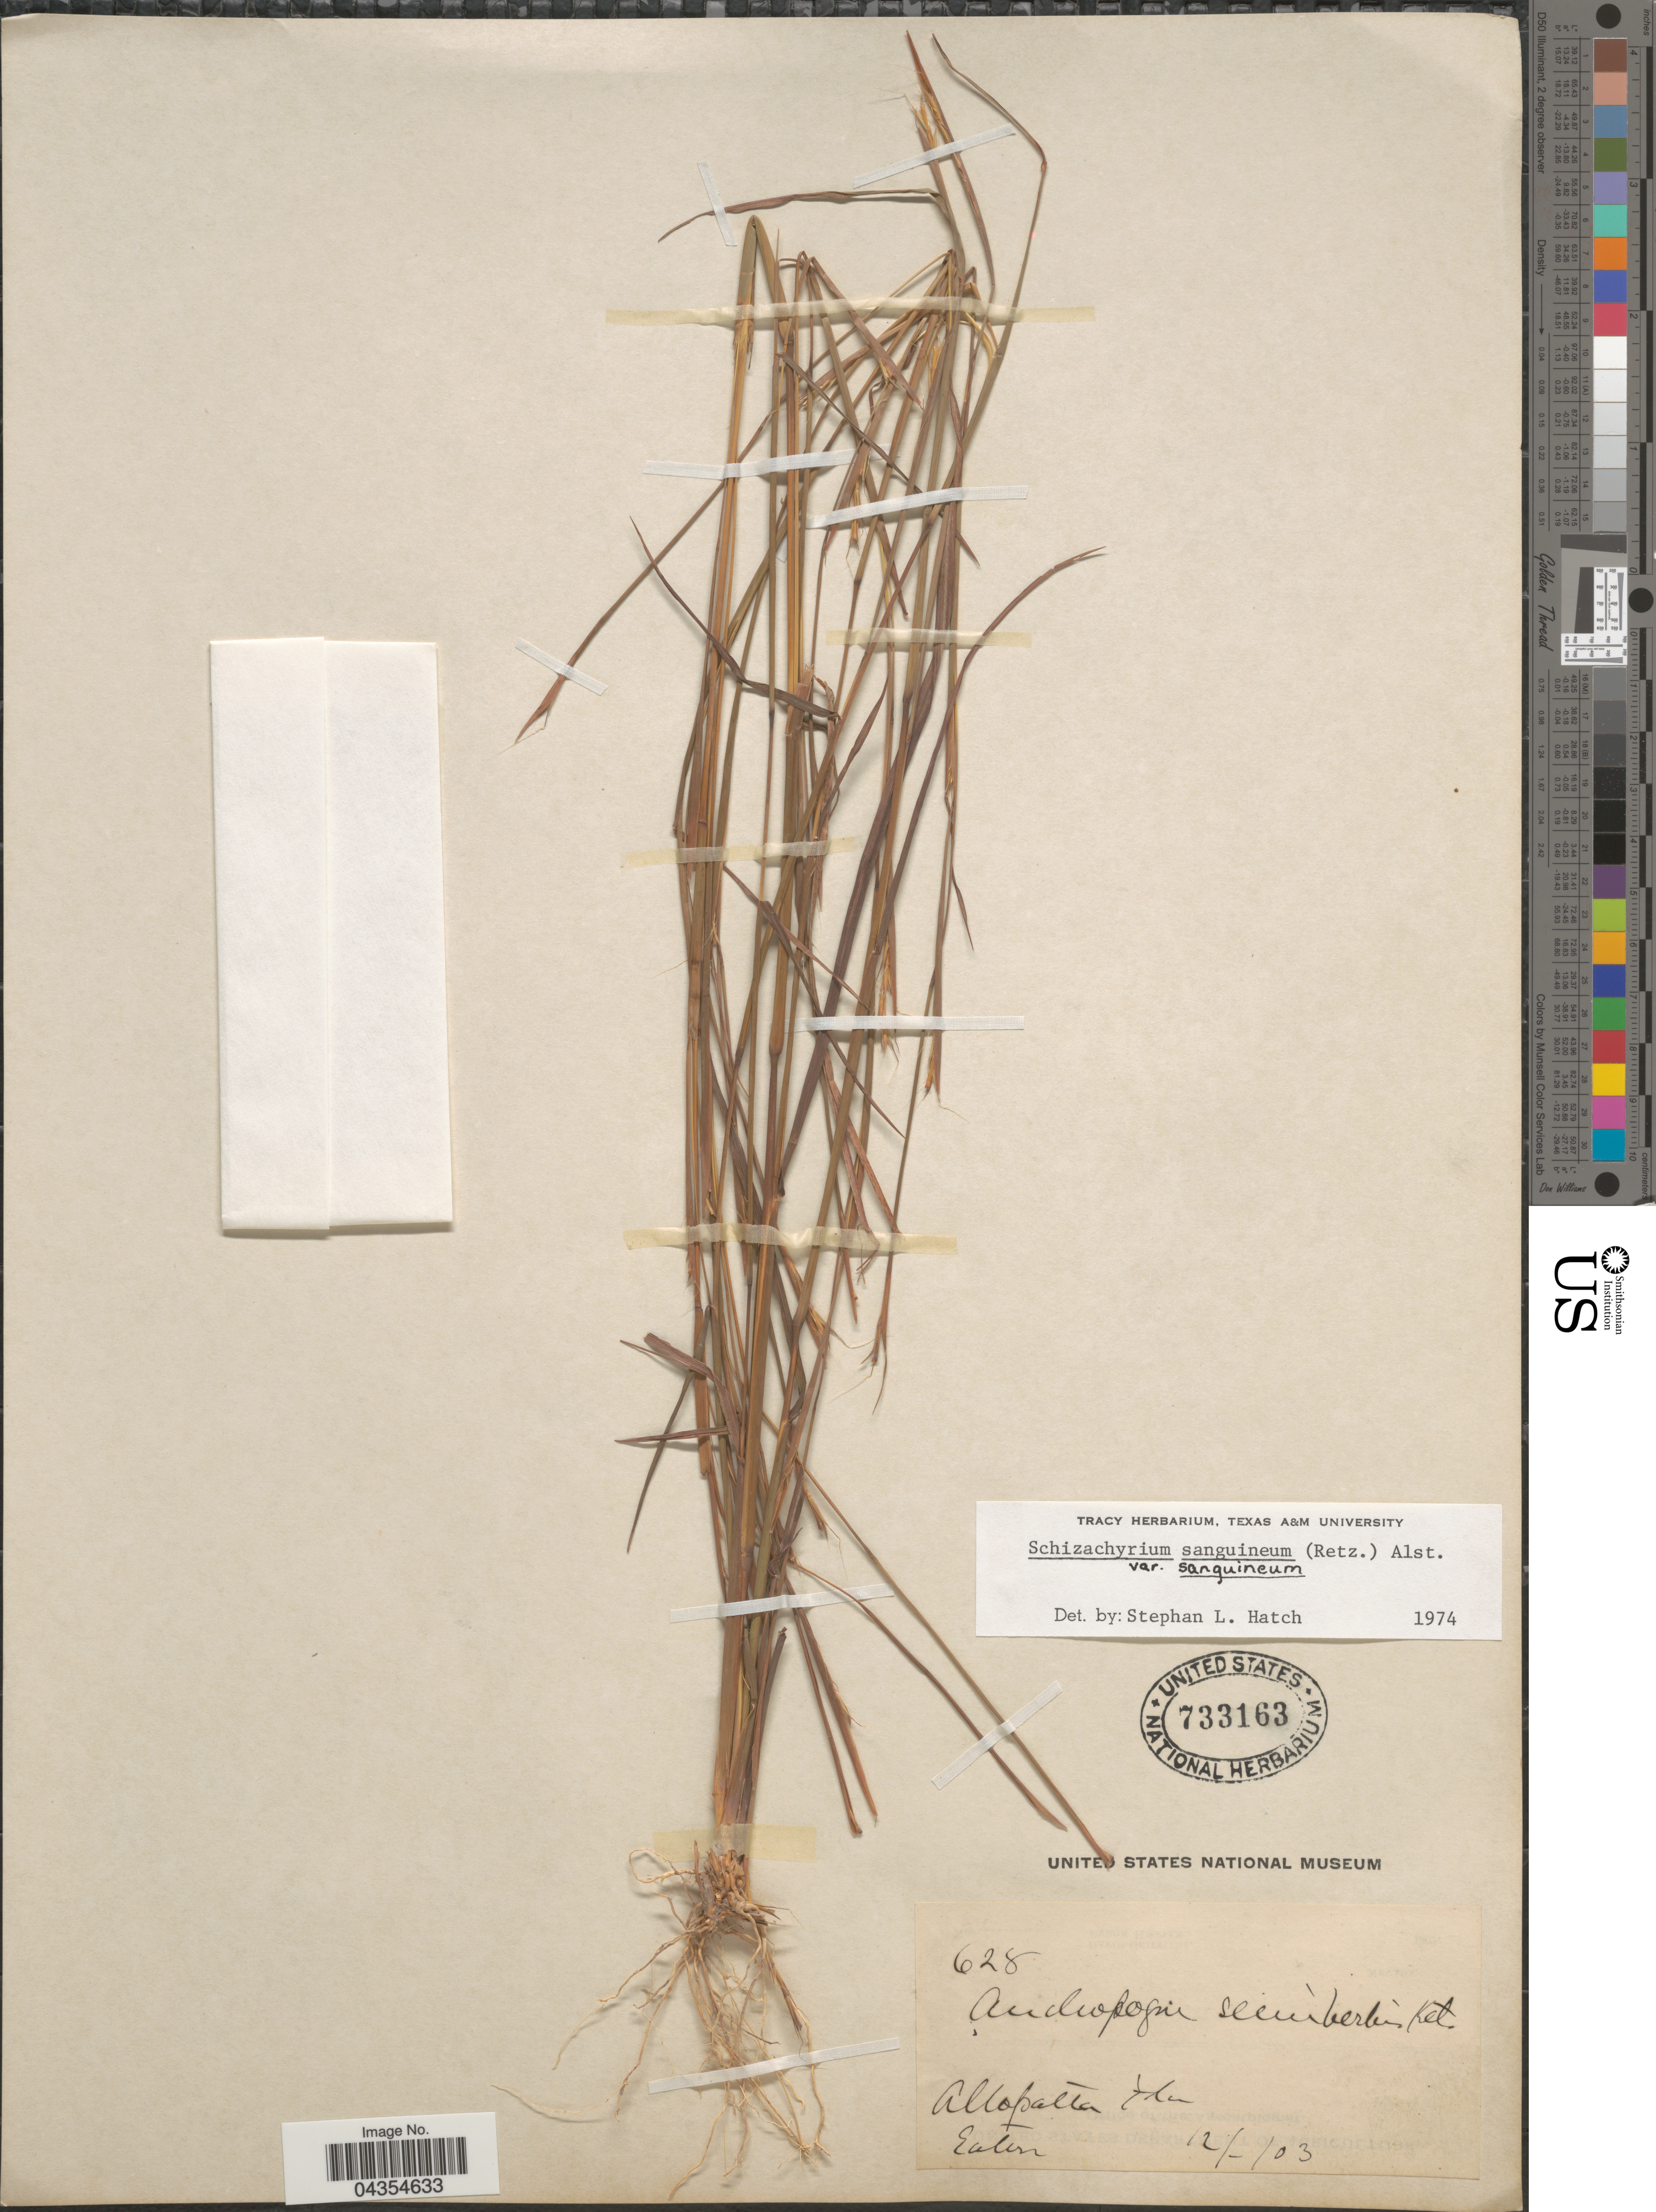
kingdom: Plantae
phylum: Tracheophyta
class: Liliopsida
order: Poales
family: Poaceae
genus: Schizachyrium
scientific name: Schizachyrium sanguineum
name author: (Retz.) Alston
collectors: -- Eaton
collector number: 628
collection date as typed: Transcribed d/m/y: 12//3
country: United States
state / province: Florida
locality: Allapatta.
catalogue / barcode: US 733163